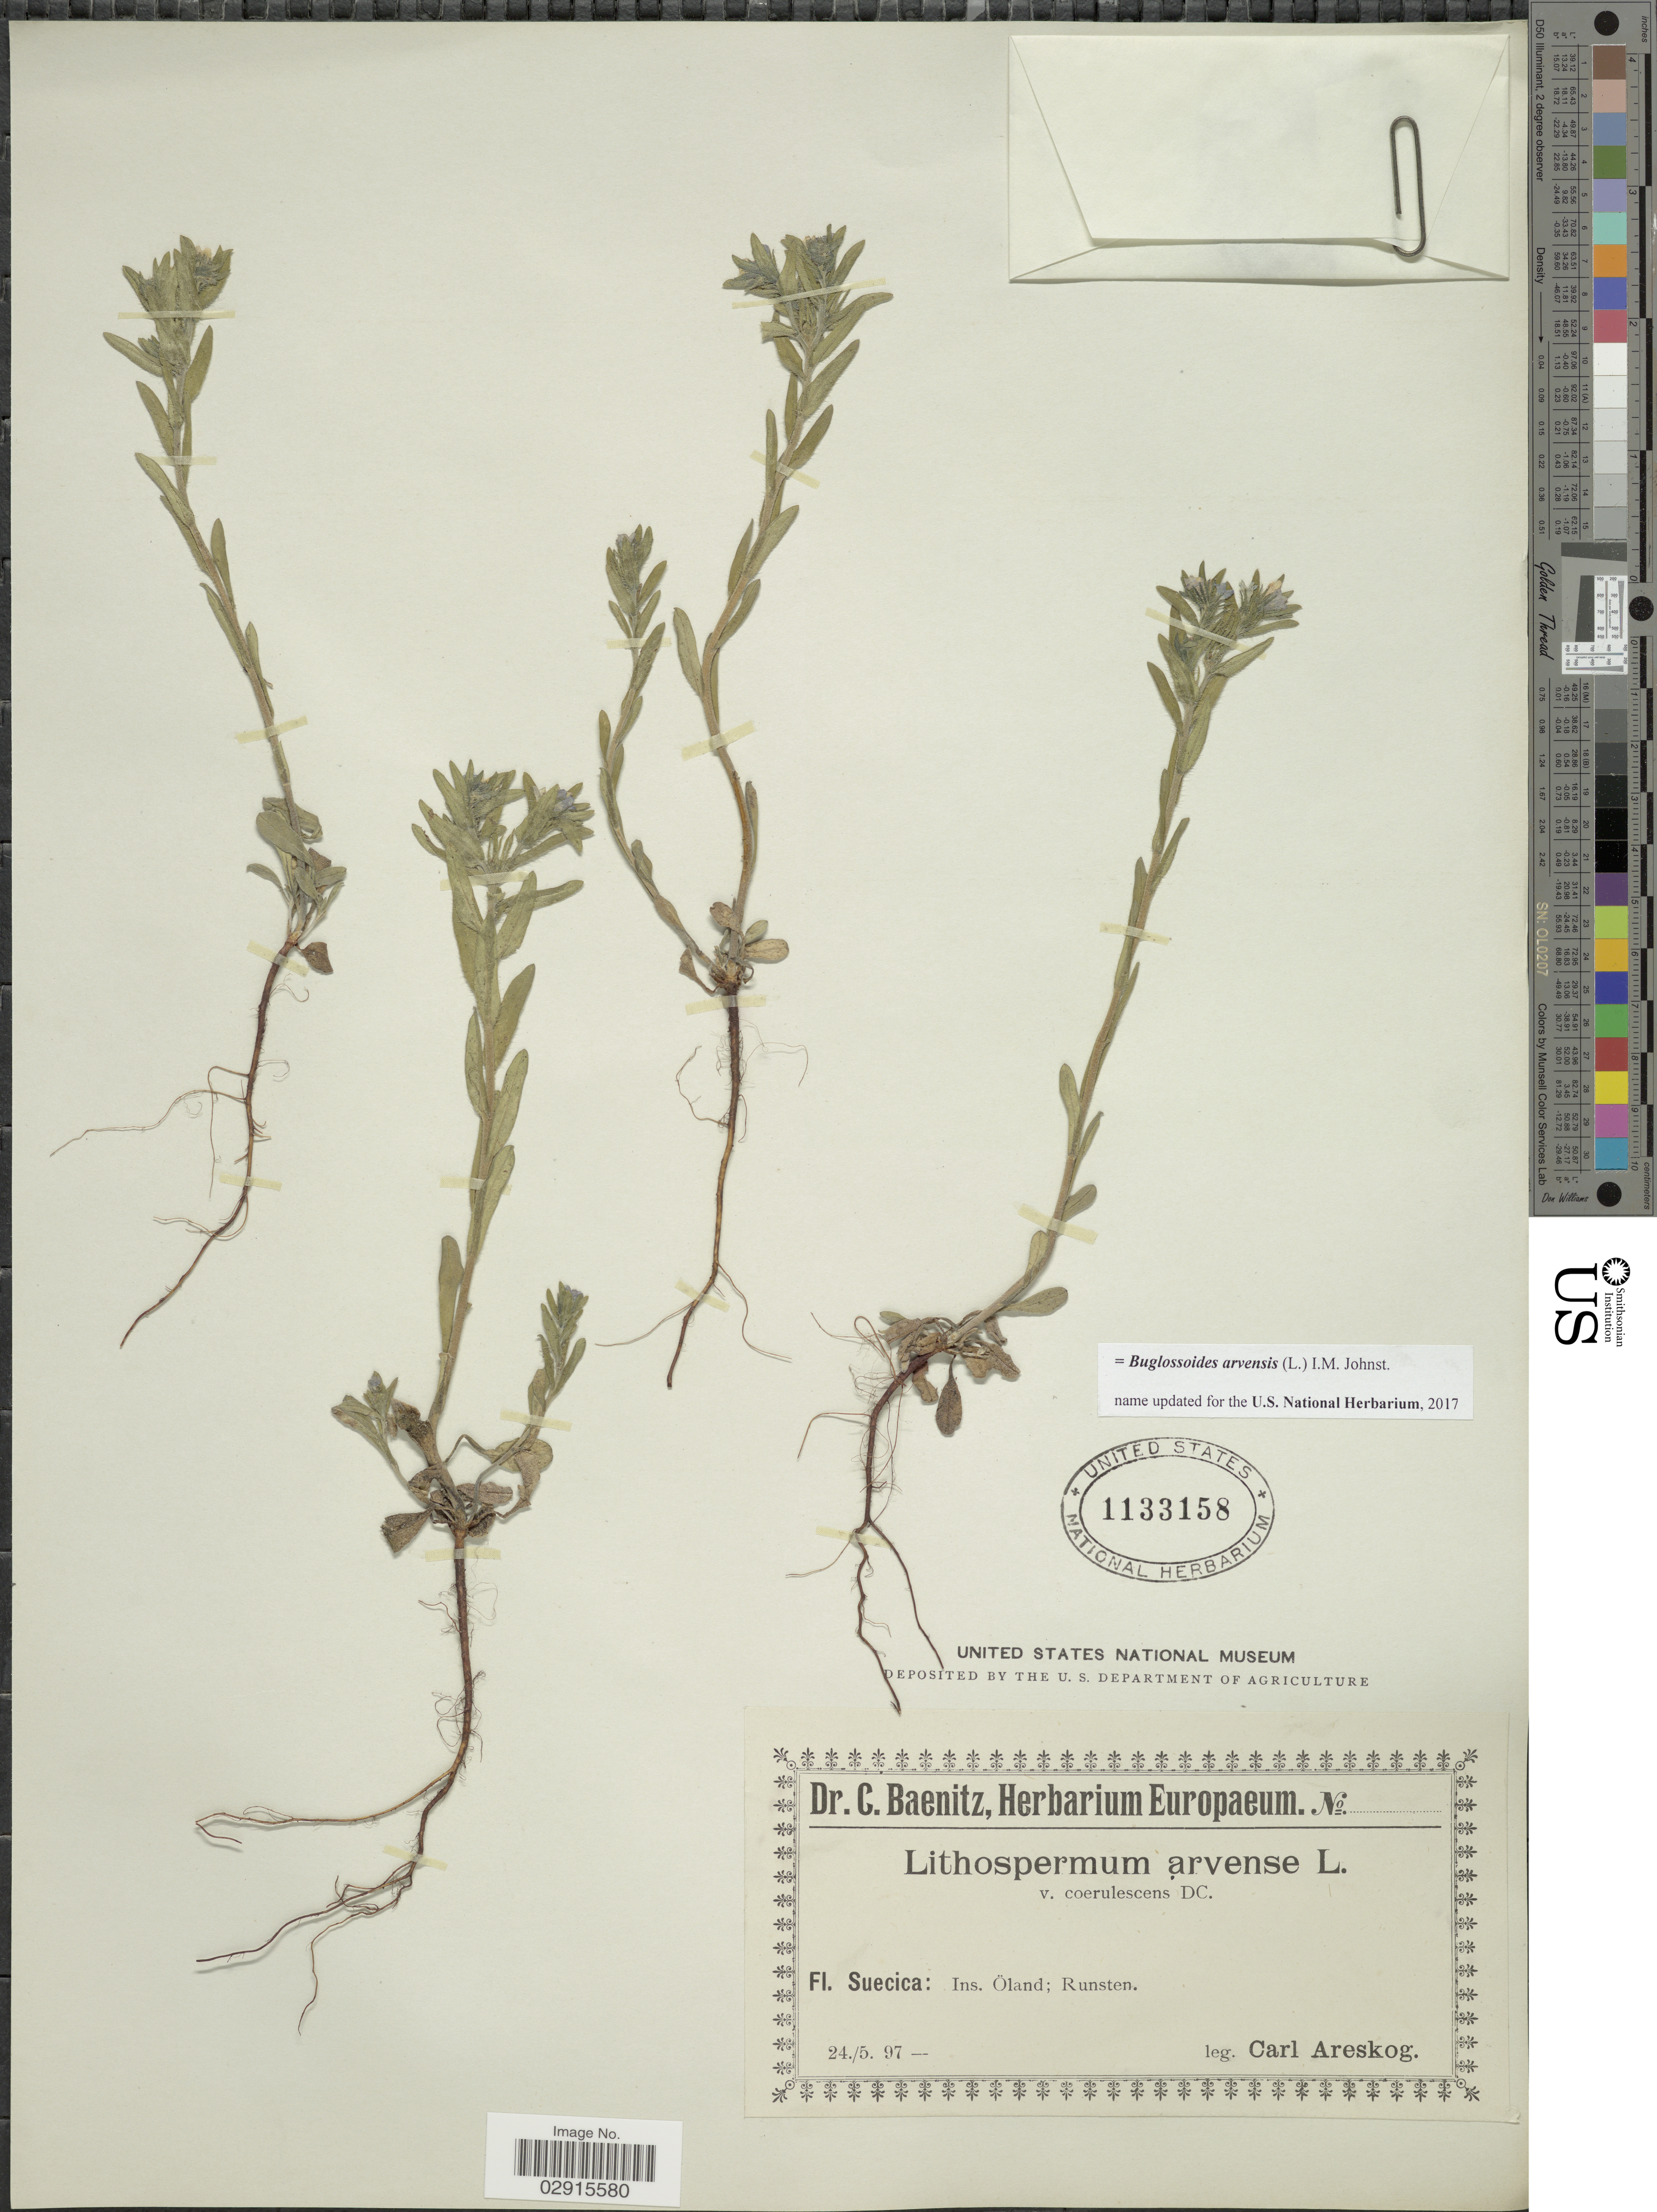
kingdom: Plantae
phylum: Tracheophyta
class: Magnoliopsida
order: Boraginales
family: Boraginaceae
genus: Buglossoides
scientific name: Buglossoides arvensis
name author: (L.) I.M. Johnst.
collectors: C. Areskog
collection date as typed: Transcribed d/m/y: 24/5/97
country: Sweden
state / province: Kalmar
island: Oland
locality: Suecica: Ins. Öland; Runsten.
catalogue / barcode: US 1133158